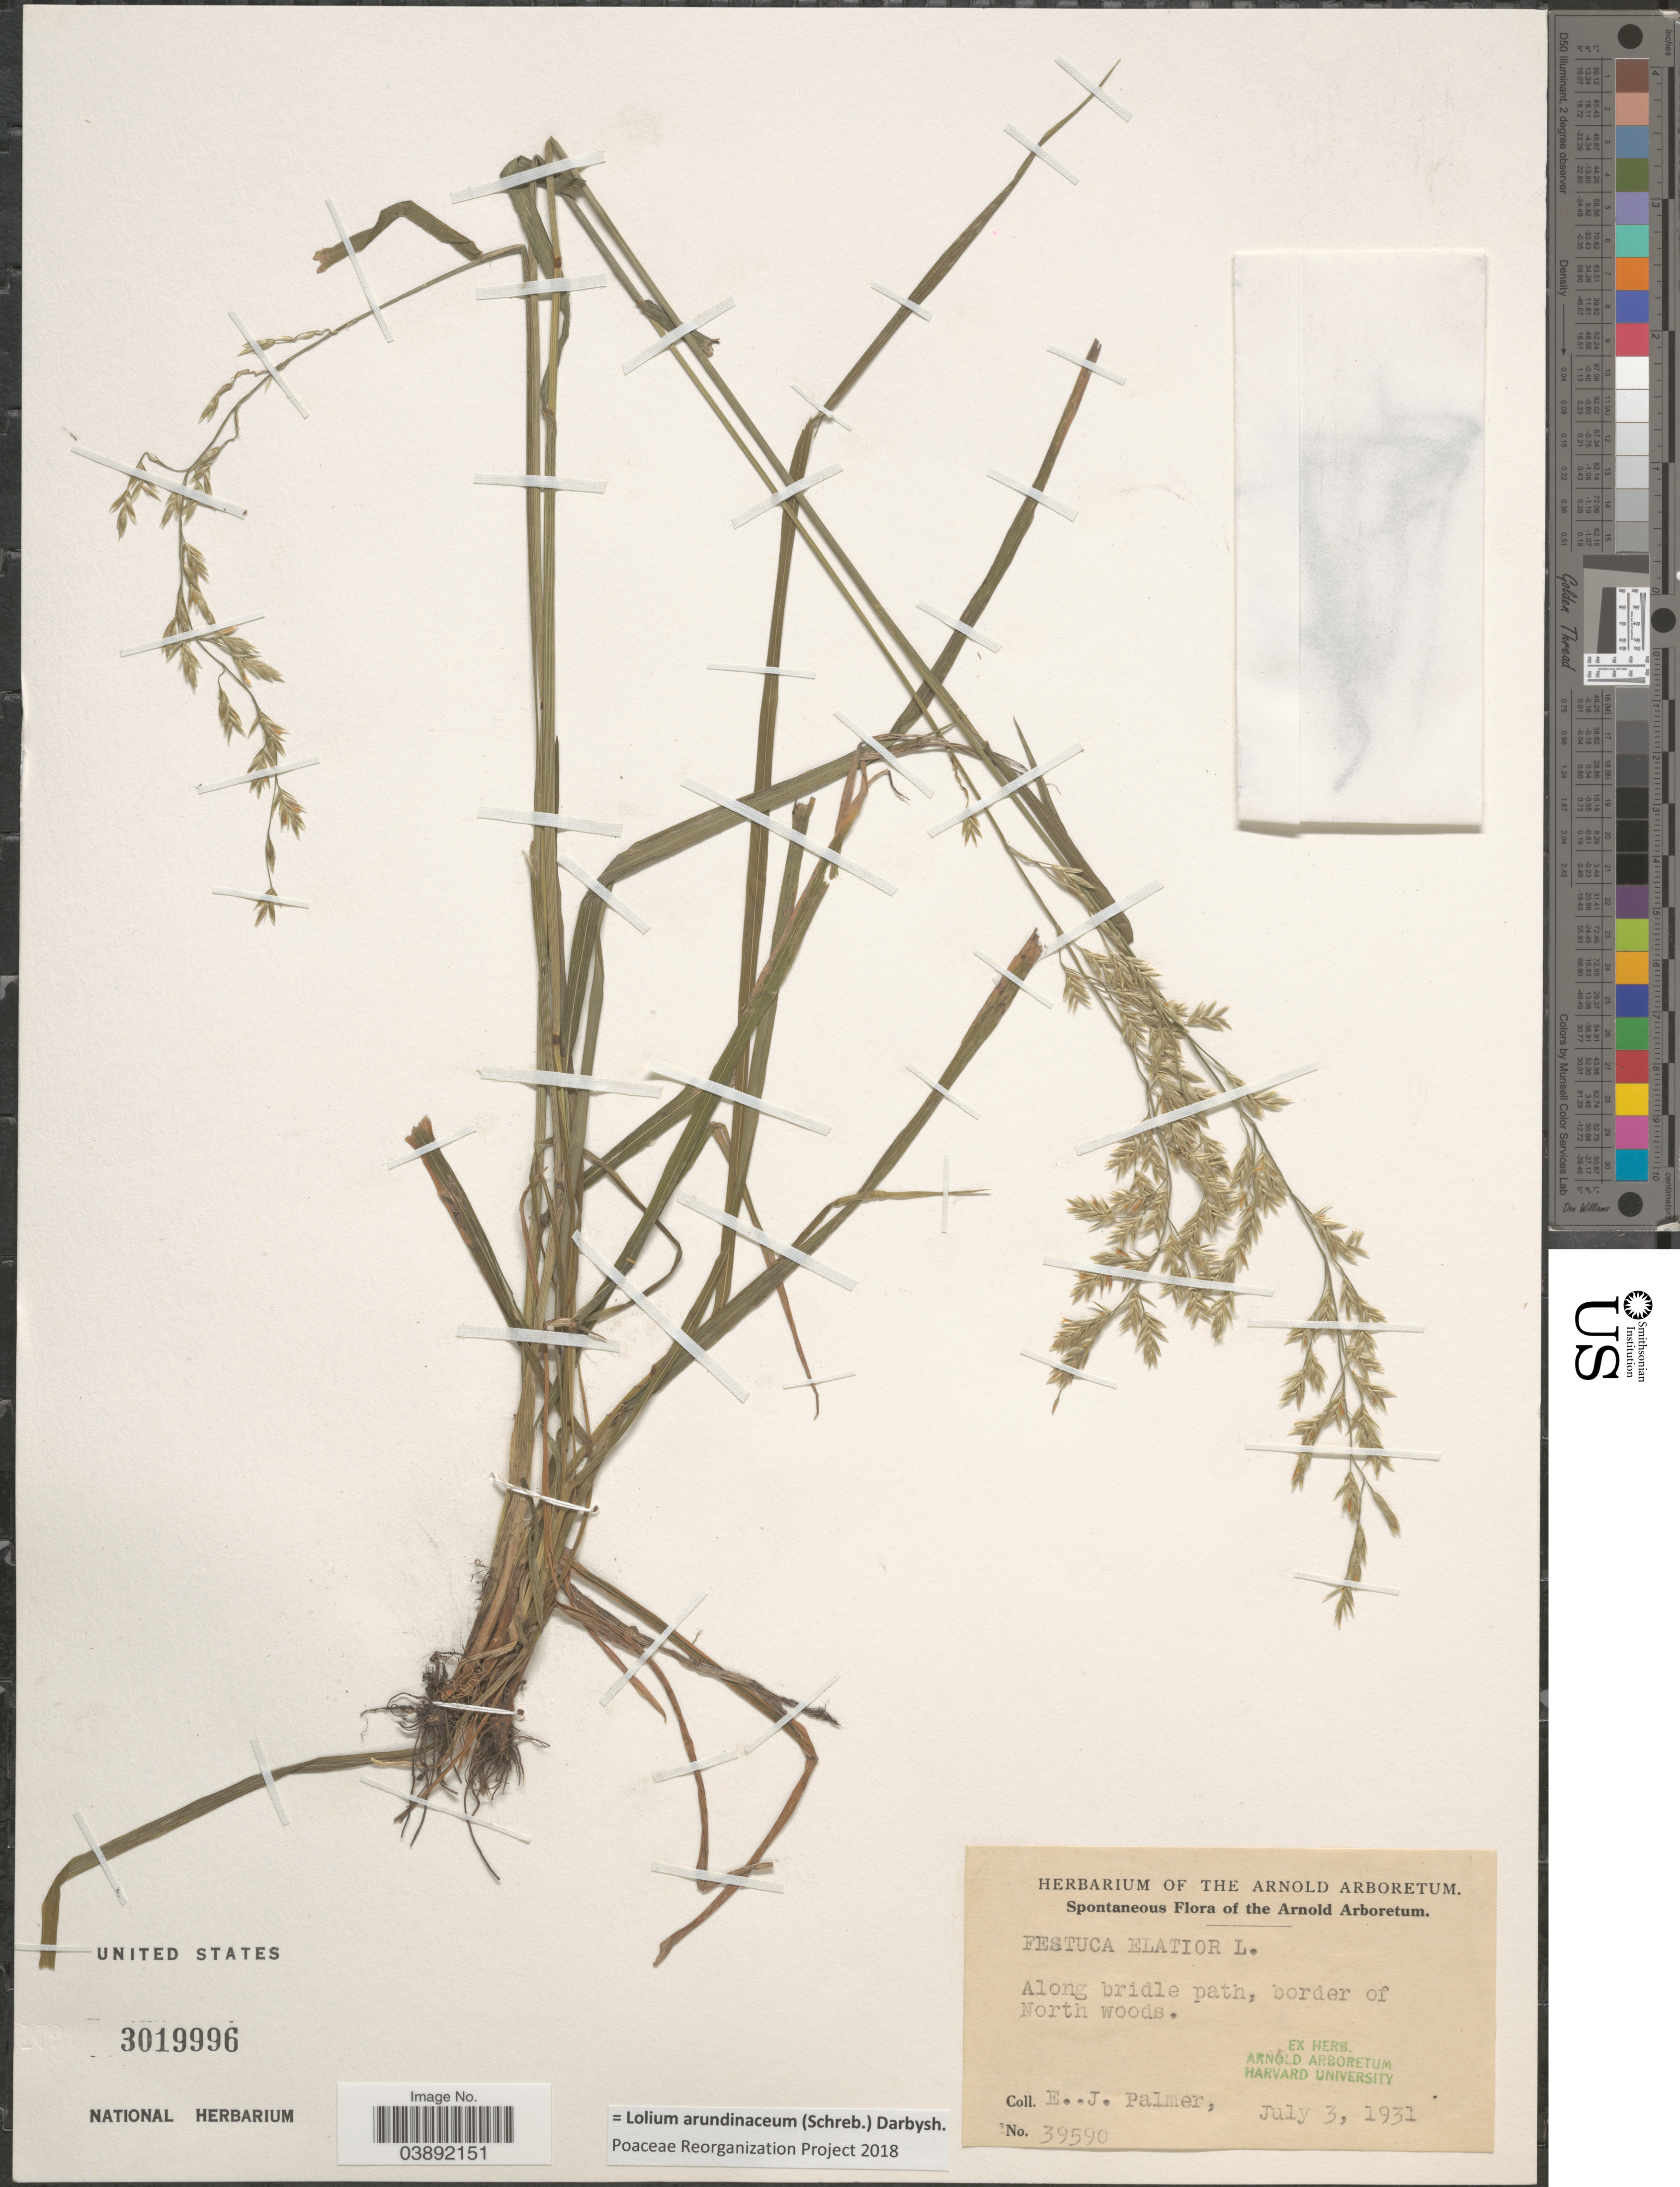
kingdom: Plantae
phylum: Tracheophyta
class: Liliopsida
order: Poales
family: Poaceae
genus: Lolium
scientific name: Lolium arundinaceum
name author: (Schreb.) Darbysh.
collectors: E. J. Palmer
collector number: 39590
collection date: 1931-07-03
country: United States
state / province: Massachusetts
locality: The Arnold Arboretum. Along bridle path, border of North woods.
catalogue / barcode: US 3019996